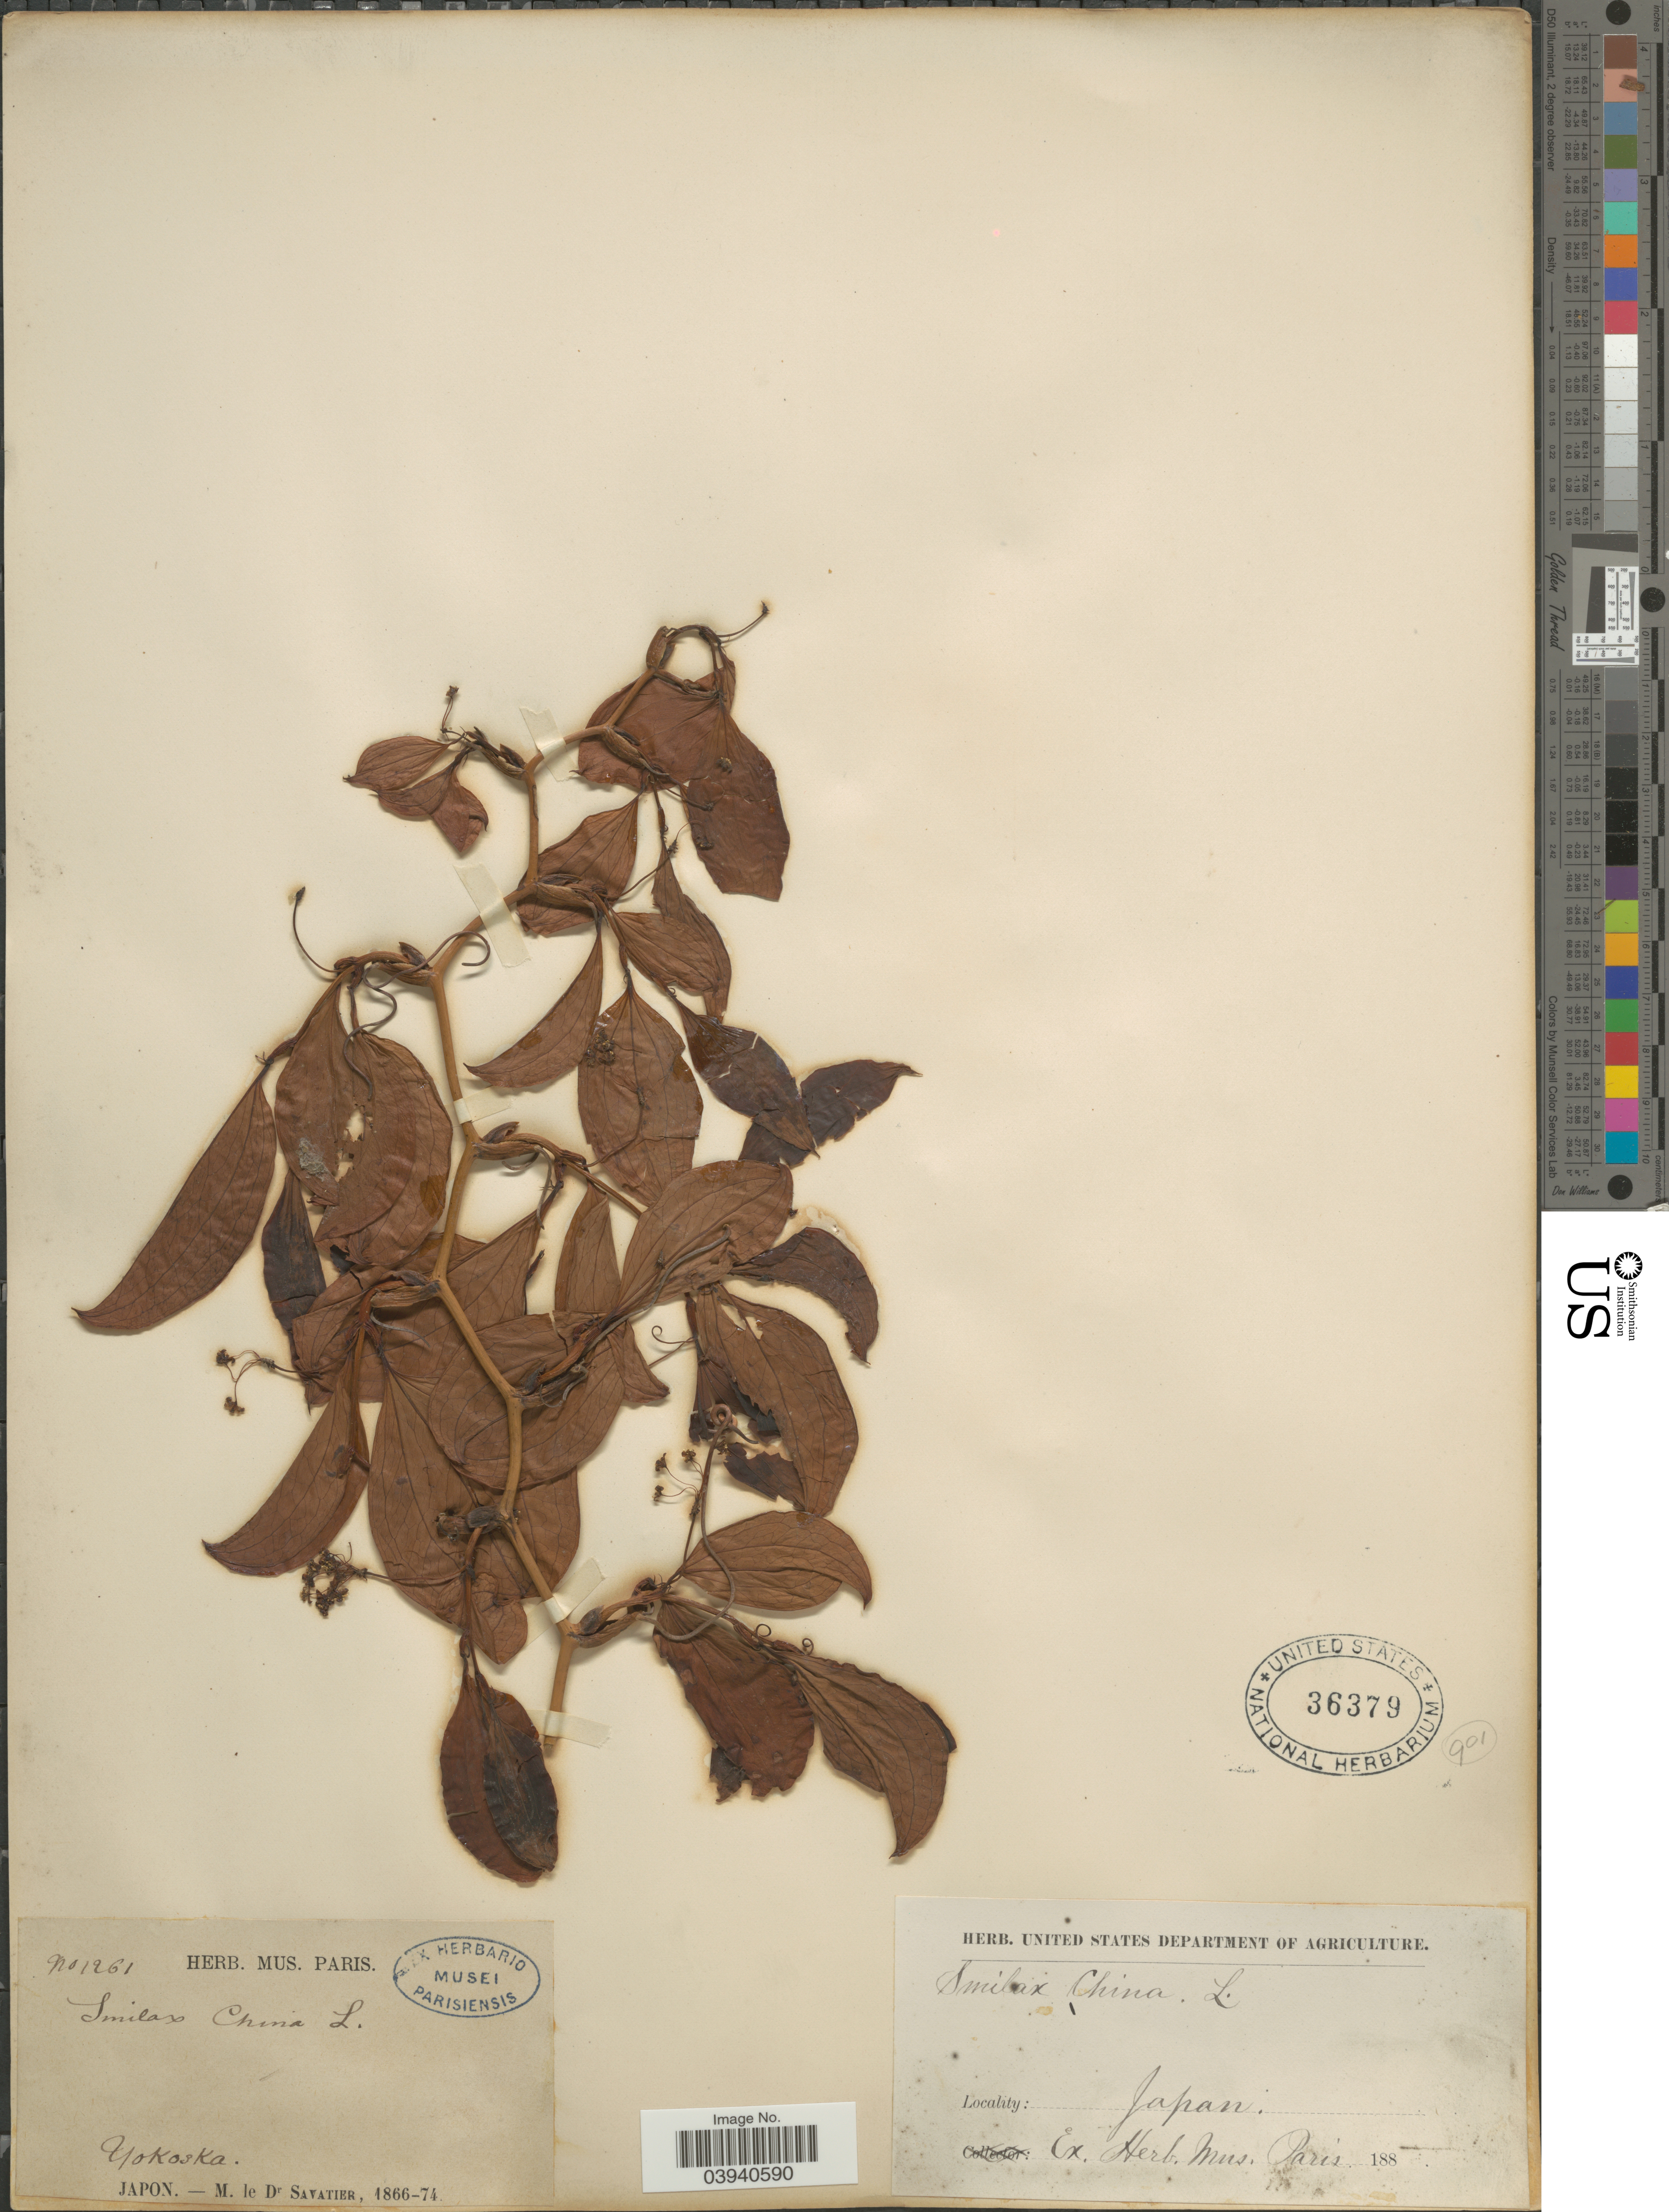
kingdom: Plantae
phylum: Tracheophyta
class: Liliopsida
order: Liliales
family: Smilacaceae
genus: Smilax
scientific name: Smilax china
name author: L.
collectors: Savatier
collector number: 1261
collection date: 1866/1874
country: Japan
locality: Yokoska.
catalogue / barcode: US 36379